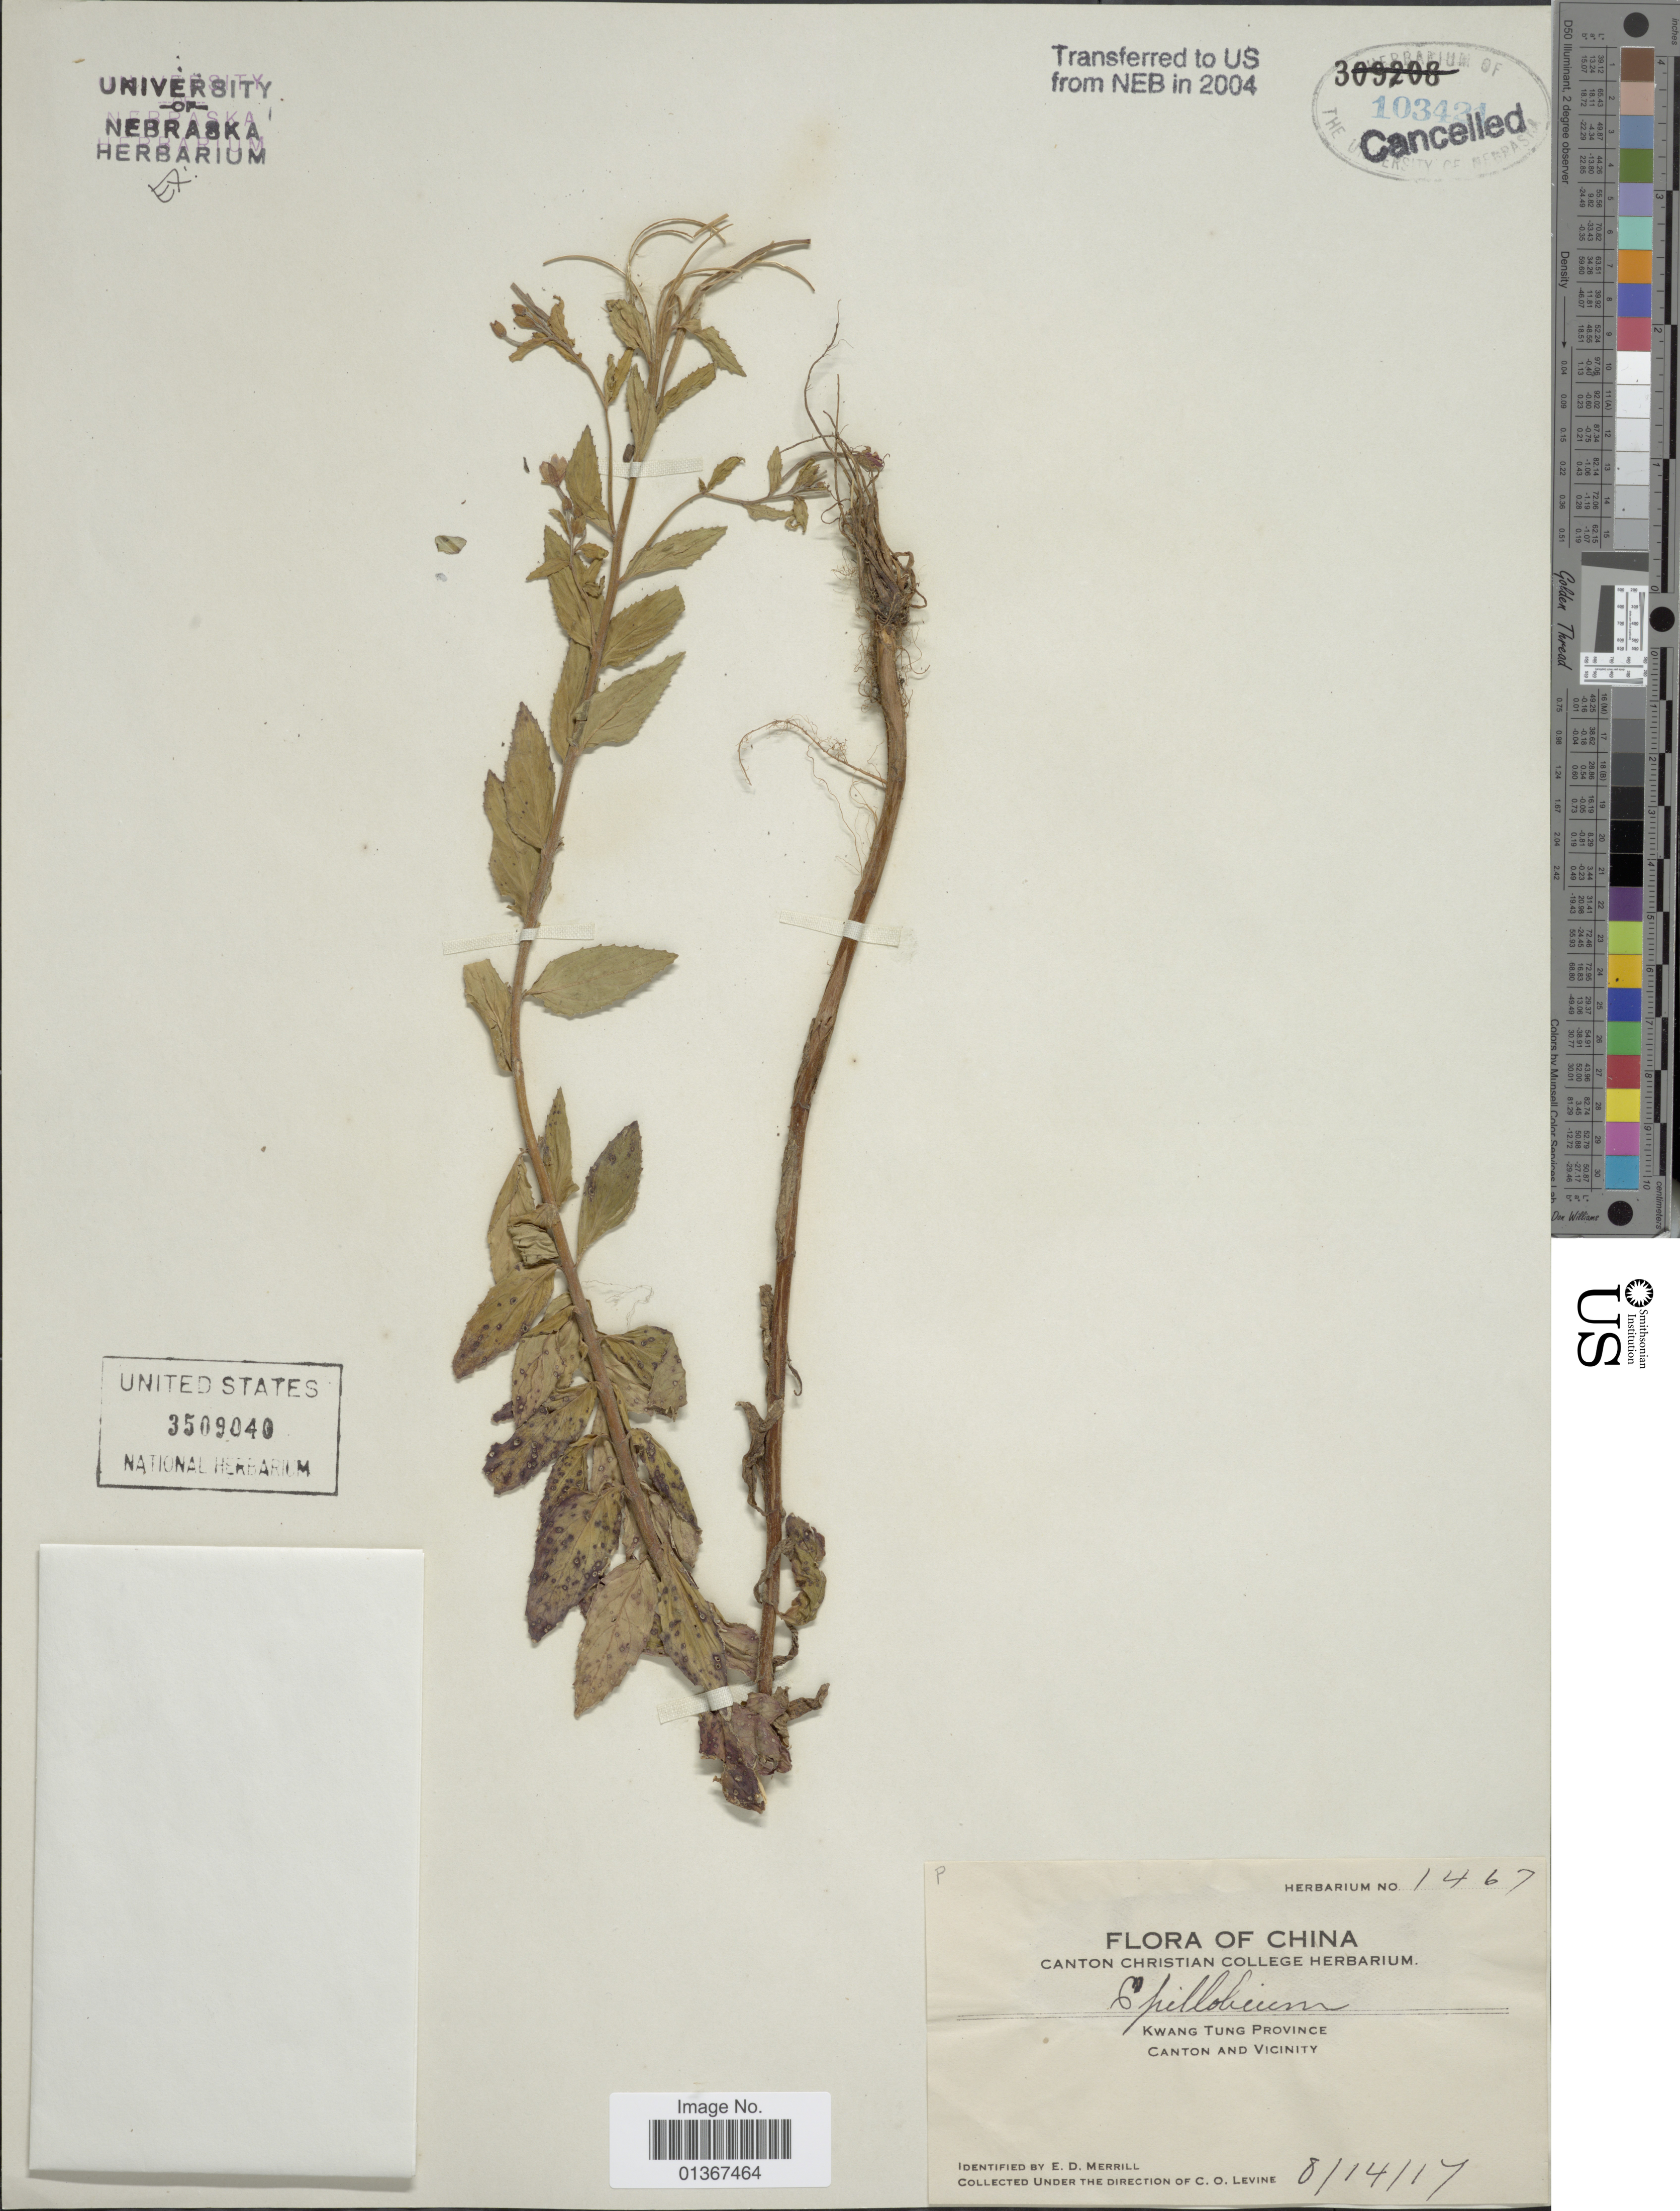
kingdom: Plantae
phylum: Tracheophyta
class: Magnoliopsida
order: Myrtales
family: Onagraceae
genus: Epilobium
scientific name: Epilobium sp.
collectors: E. D. Merrill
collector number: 1467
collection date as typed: Transcribed d/m/y: 14/8/17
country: China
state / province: Guangdong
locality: Kwang Tung Province. Canton and Vicinity.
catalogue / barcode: US 3509040